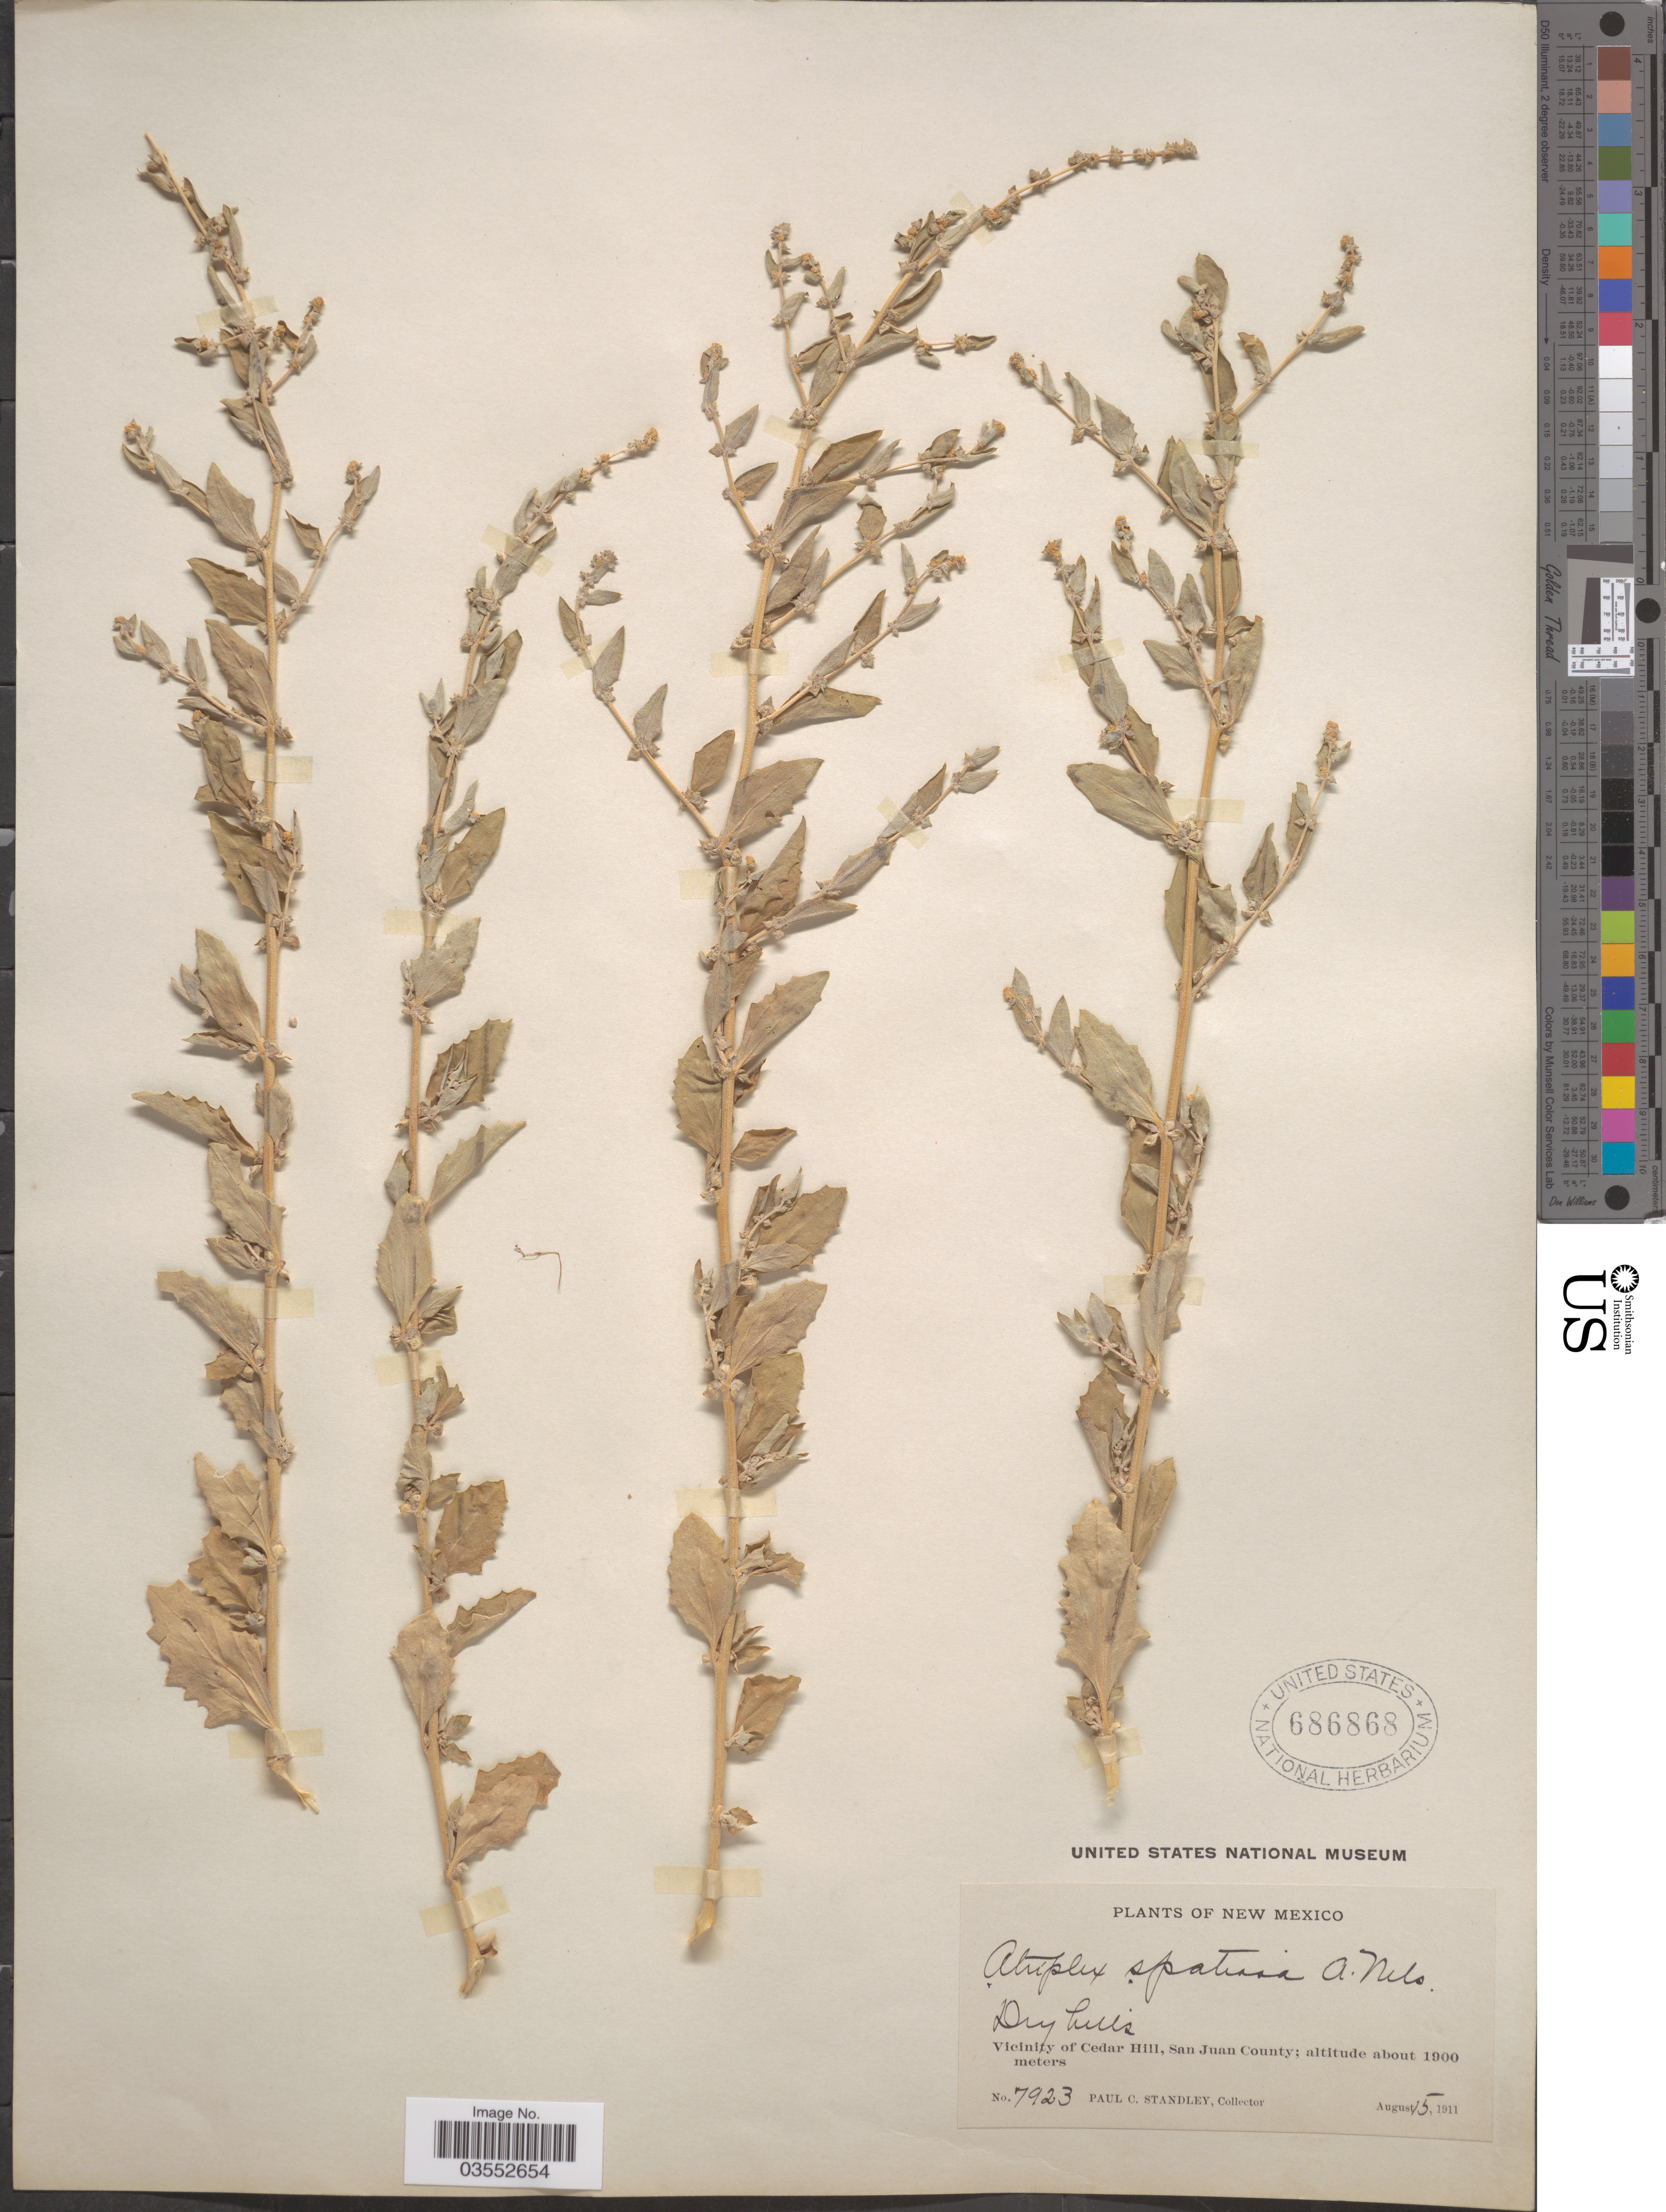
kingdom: Plantae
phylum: Tracheophyta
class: Magnoliopsida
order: Caryophyllales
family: Amaranthaceae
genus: Atriplex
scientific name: Atriplex rosea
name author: L.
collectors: P. C. Standley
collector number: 7923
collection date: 1911-08-15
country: United States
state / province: New Mexico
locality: Vicinity of Cedar Hill, San Juan County.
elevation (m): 1900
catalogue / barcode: US 686868